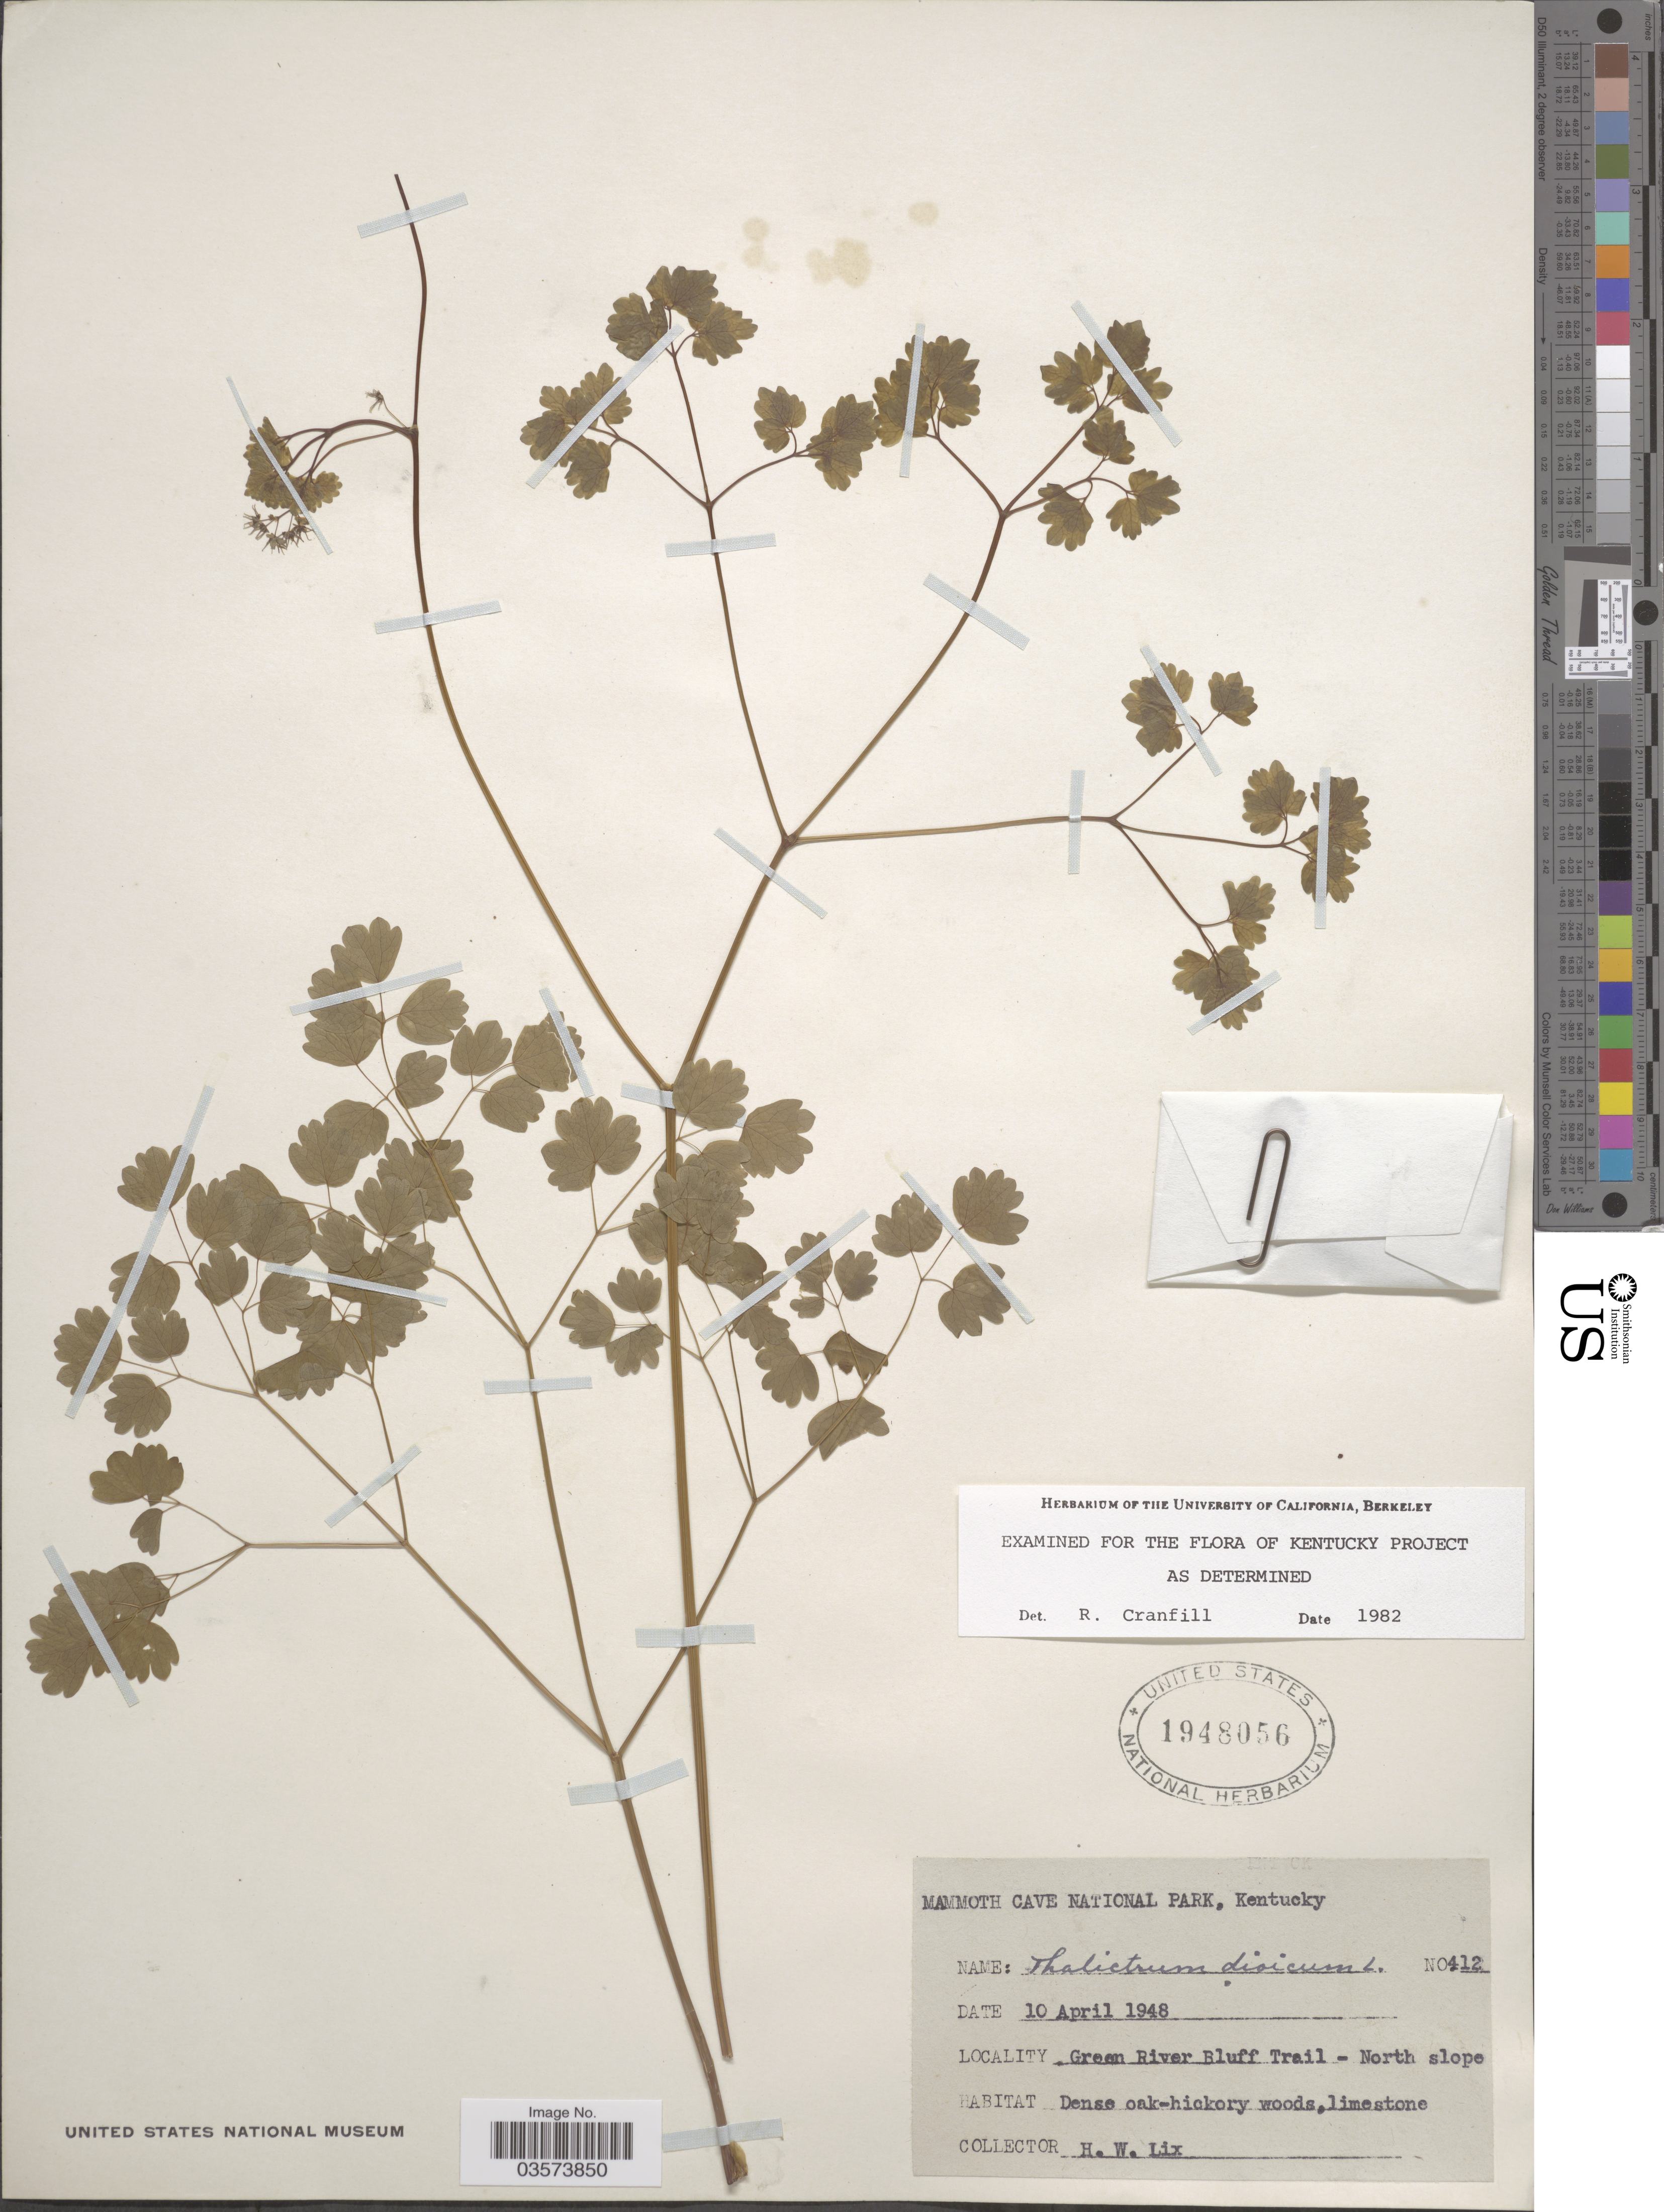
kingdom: Plantae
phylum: Tracheophyta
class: Magnoliopsida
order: Ranunculales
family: Ranunculaceae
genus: Thalictrum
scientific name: Thalictrum dioicum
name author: L.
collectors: H. W. Lix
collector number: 412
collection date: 1948-04-10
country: United States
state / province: Kentucky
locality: Mammoth Cave National Park. Green River Bluff Trail - North slope.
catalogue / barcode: US 1948056